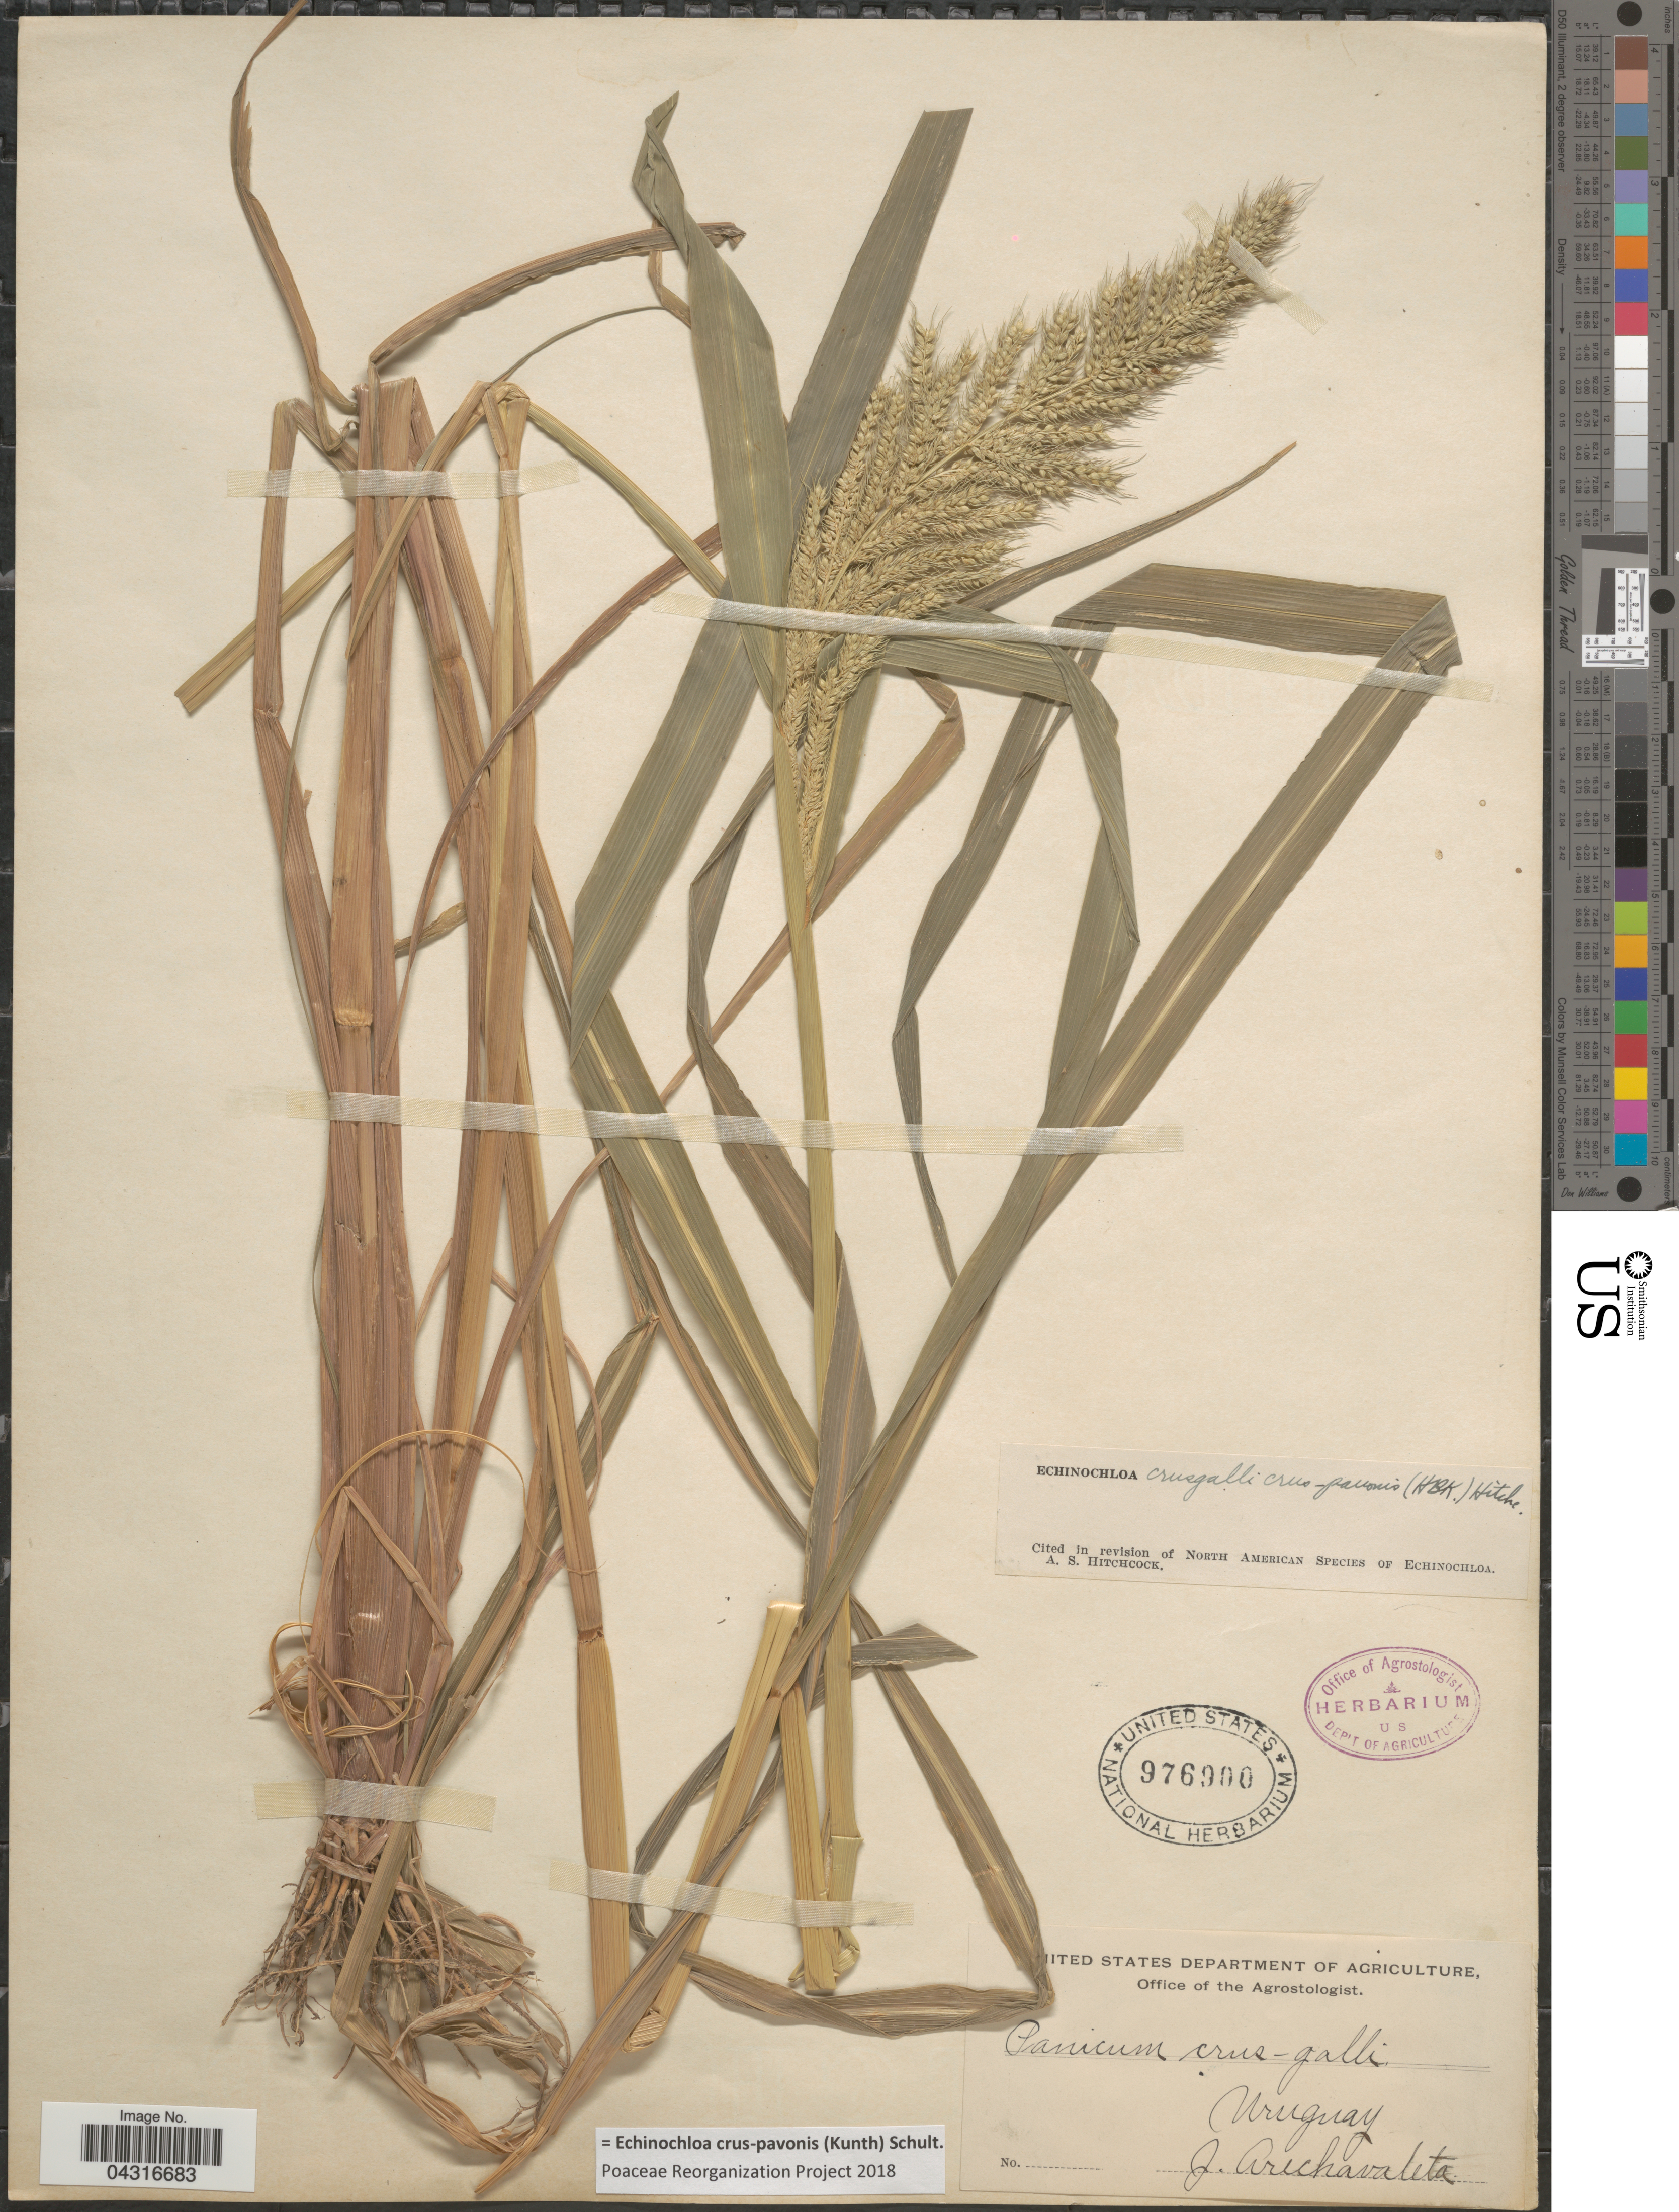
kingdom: Plantae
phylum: Tracheophyta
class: Liliopsida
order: Poales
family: Poaceae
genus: Echinochloa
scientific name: Echinochloa crus-pavonis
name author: (Kunth) Schult.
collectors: J. Arechavaleta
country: Uruguay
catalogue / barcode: US 976900